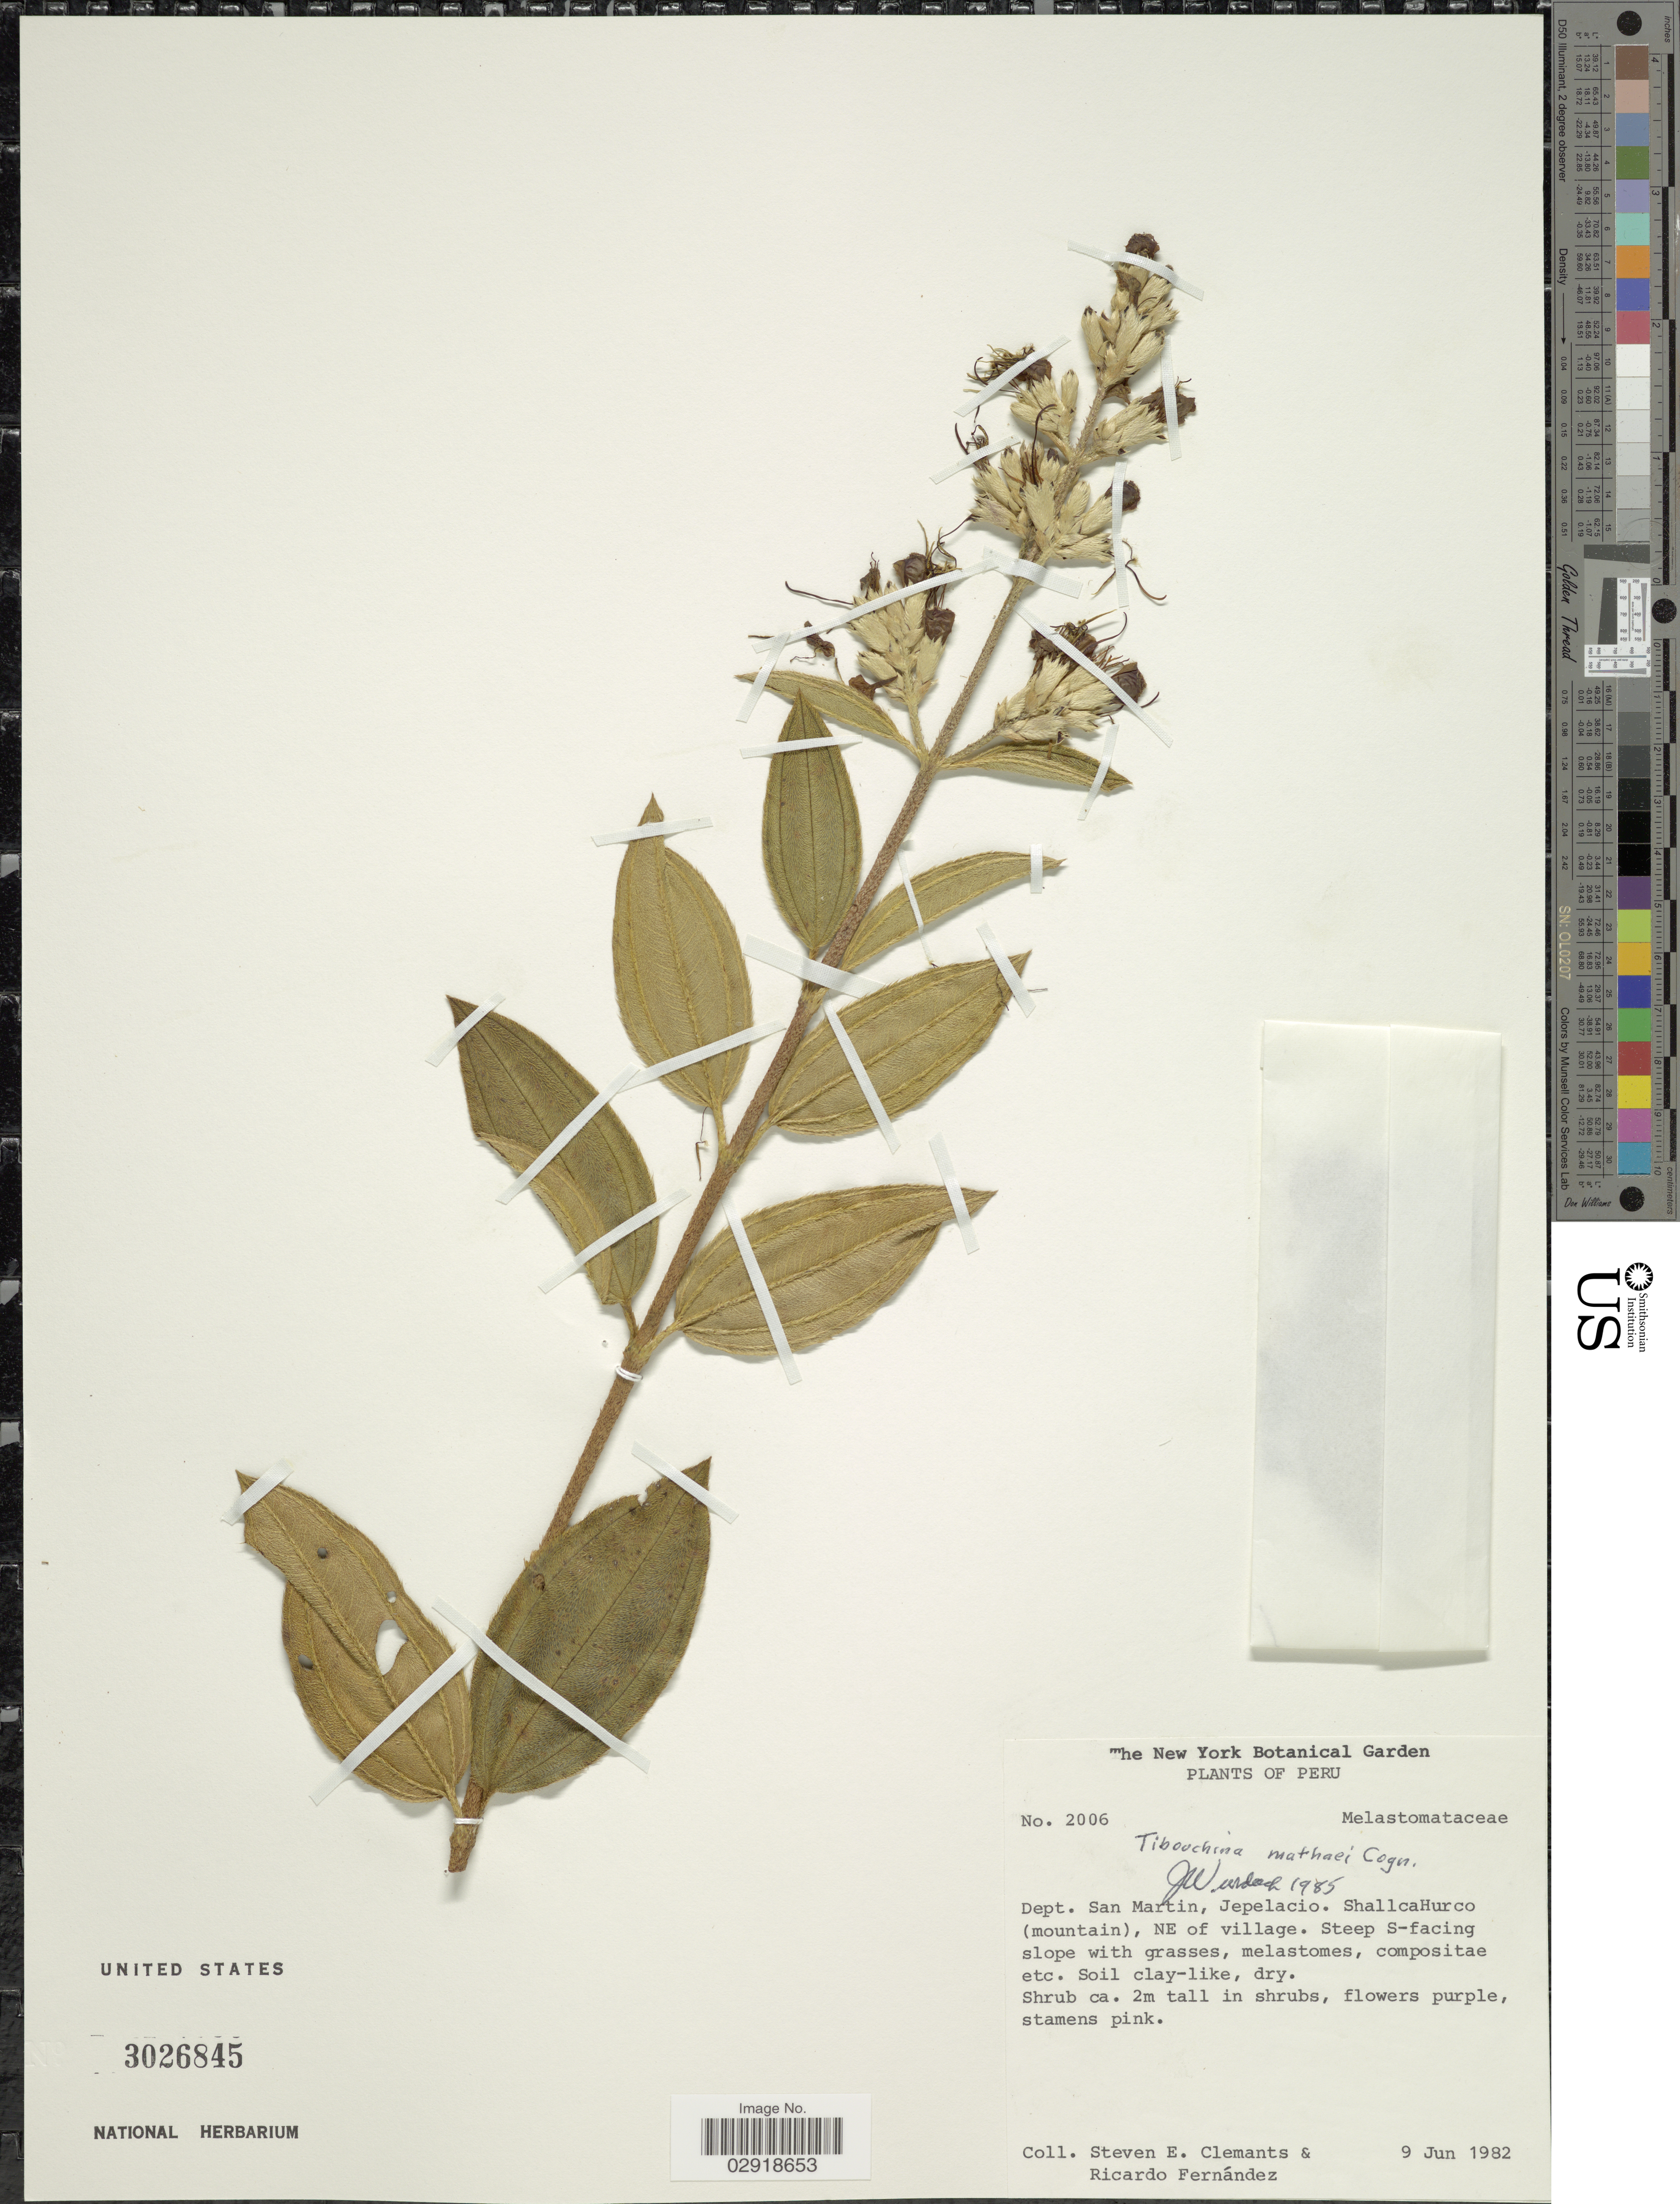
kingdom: Plantae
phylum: Tracheophyta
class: Magnoliopsida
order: Myrtales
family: Melastomataceae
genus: Tibouchina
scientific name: Tibouchina matthaei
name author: Cogn. in Mart.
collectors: S. Clemants & R. Fernández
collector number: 2006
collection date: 1982-06-09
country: Peru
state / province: San Martín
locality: Dept. San Martin, Jepelacio. ShallcaHurco (mountain), NE of village.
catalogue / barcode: US 3026845